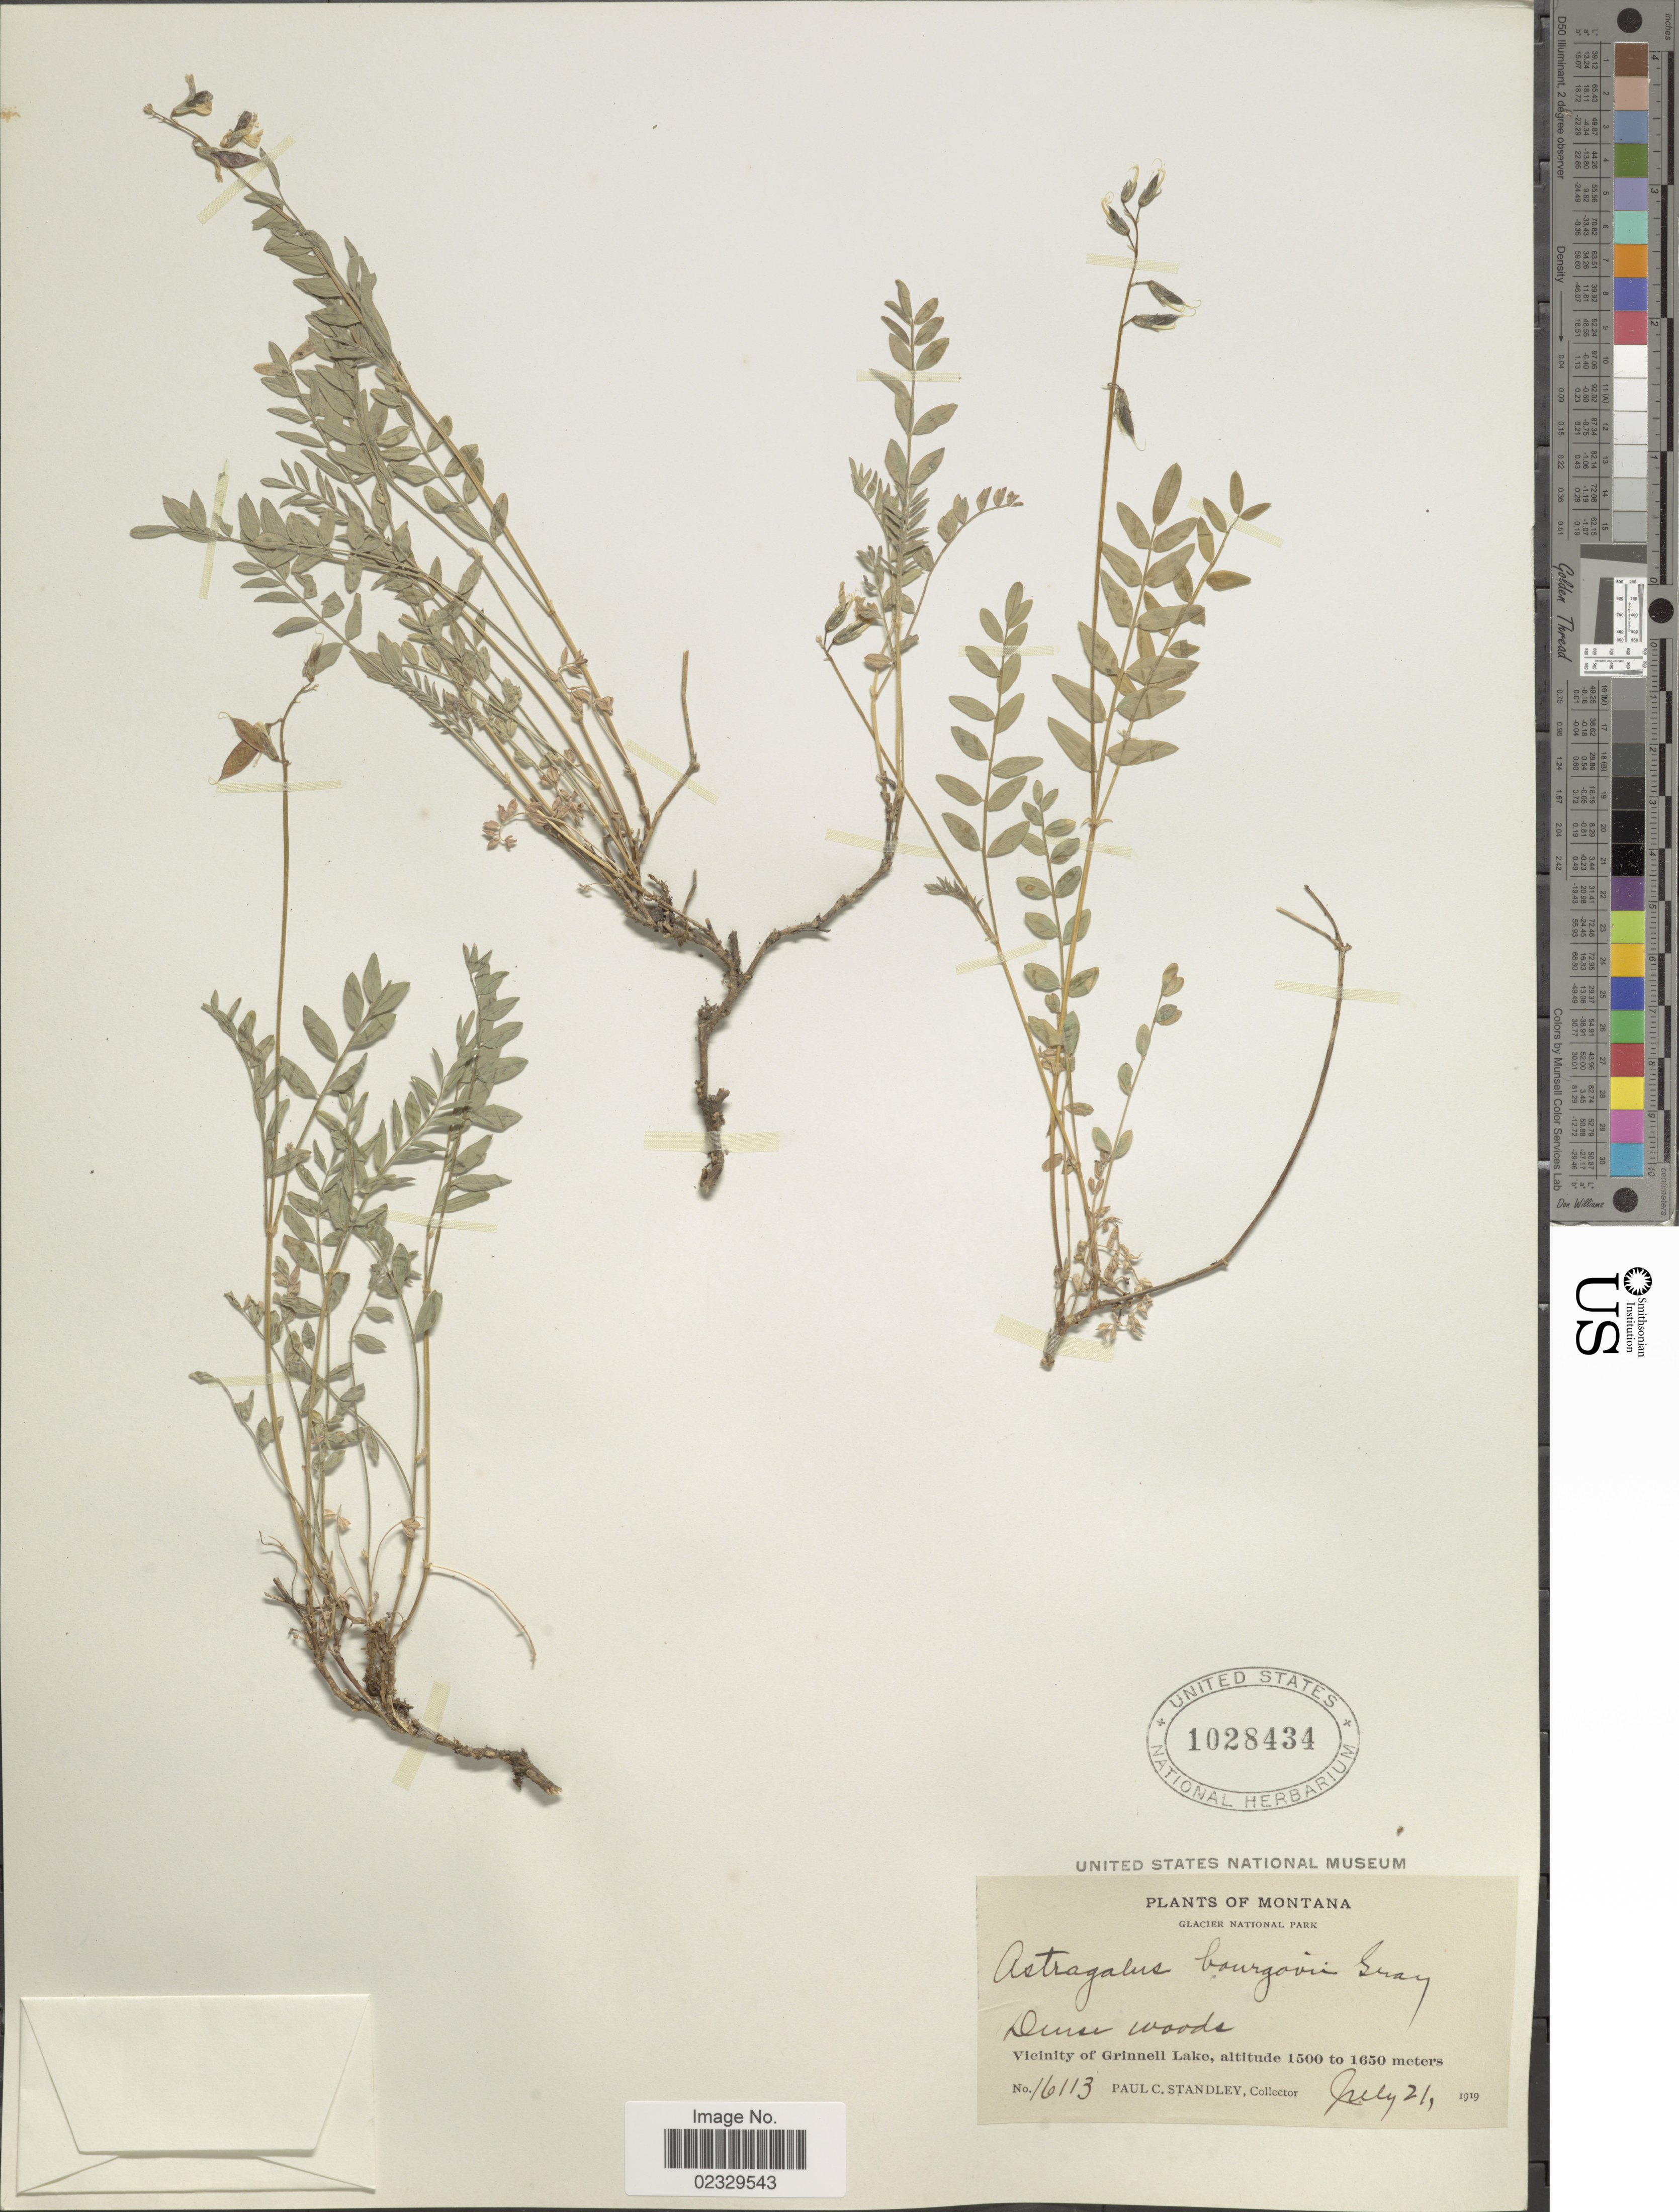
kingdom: Plantae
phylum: Tracheophyta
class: Magnoliopsida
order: Fabales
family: Fabaceae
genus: Astragalus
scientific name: Astragalus bourgovii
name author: A. Gray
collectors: P. C. Standley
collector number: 16133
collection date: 1919-07-22/1919-07-23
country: United States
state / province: Montana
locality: Glacier National Park. Vicinity of Granite Park Chalets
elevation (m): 1800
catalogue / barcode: US 1028434